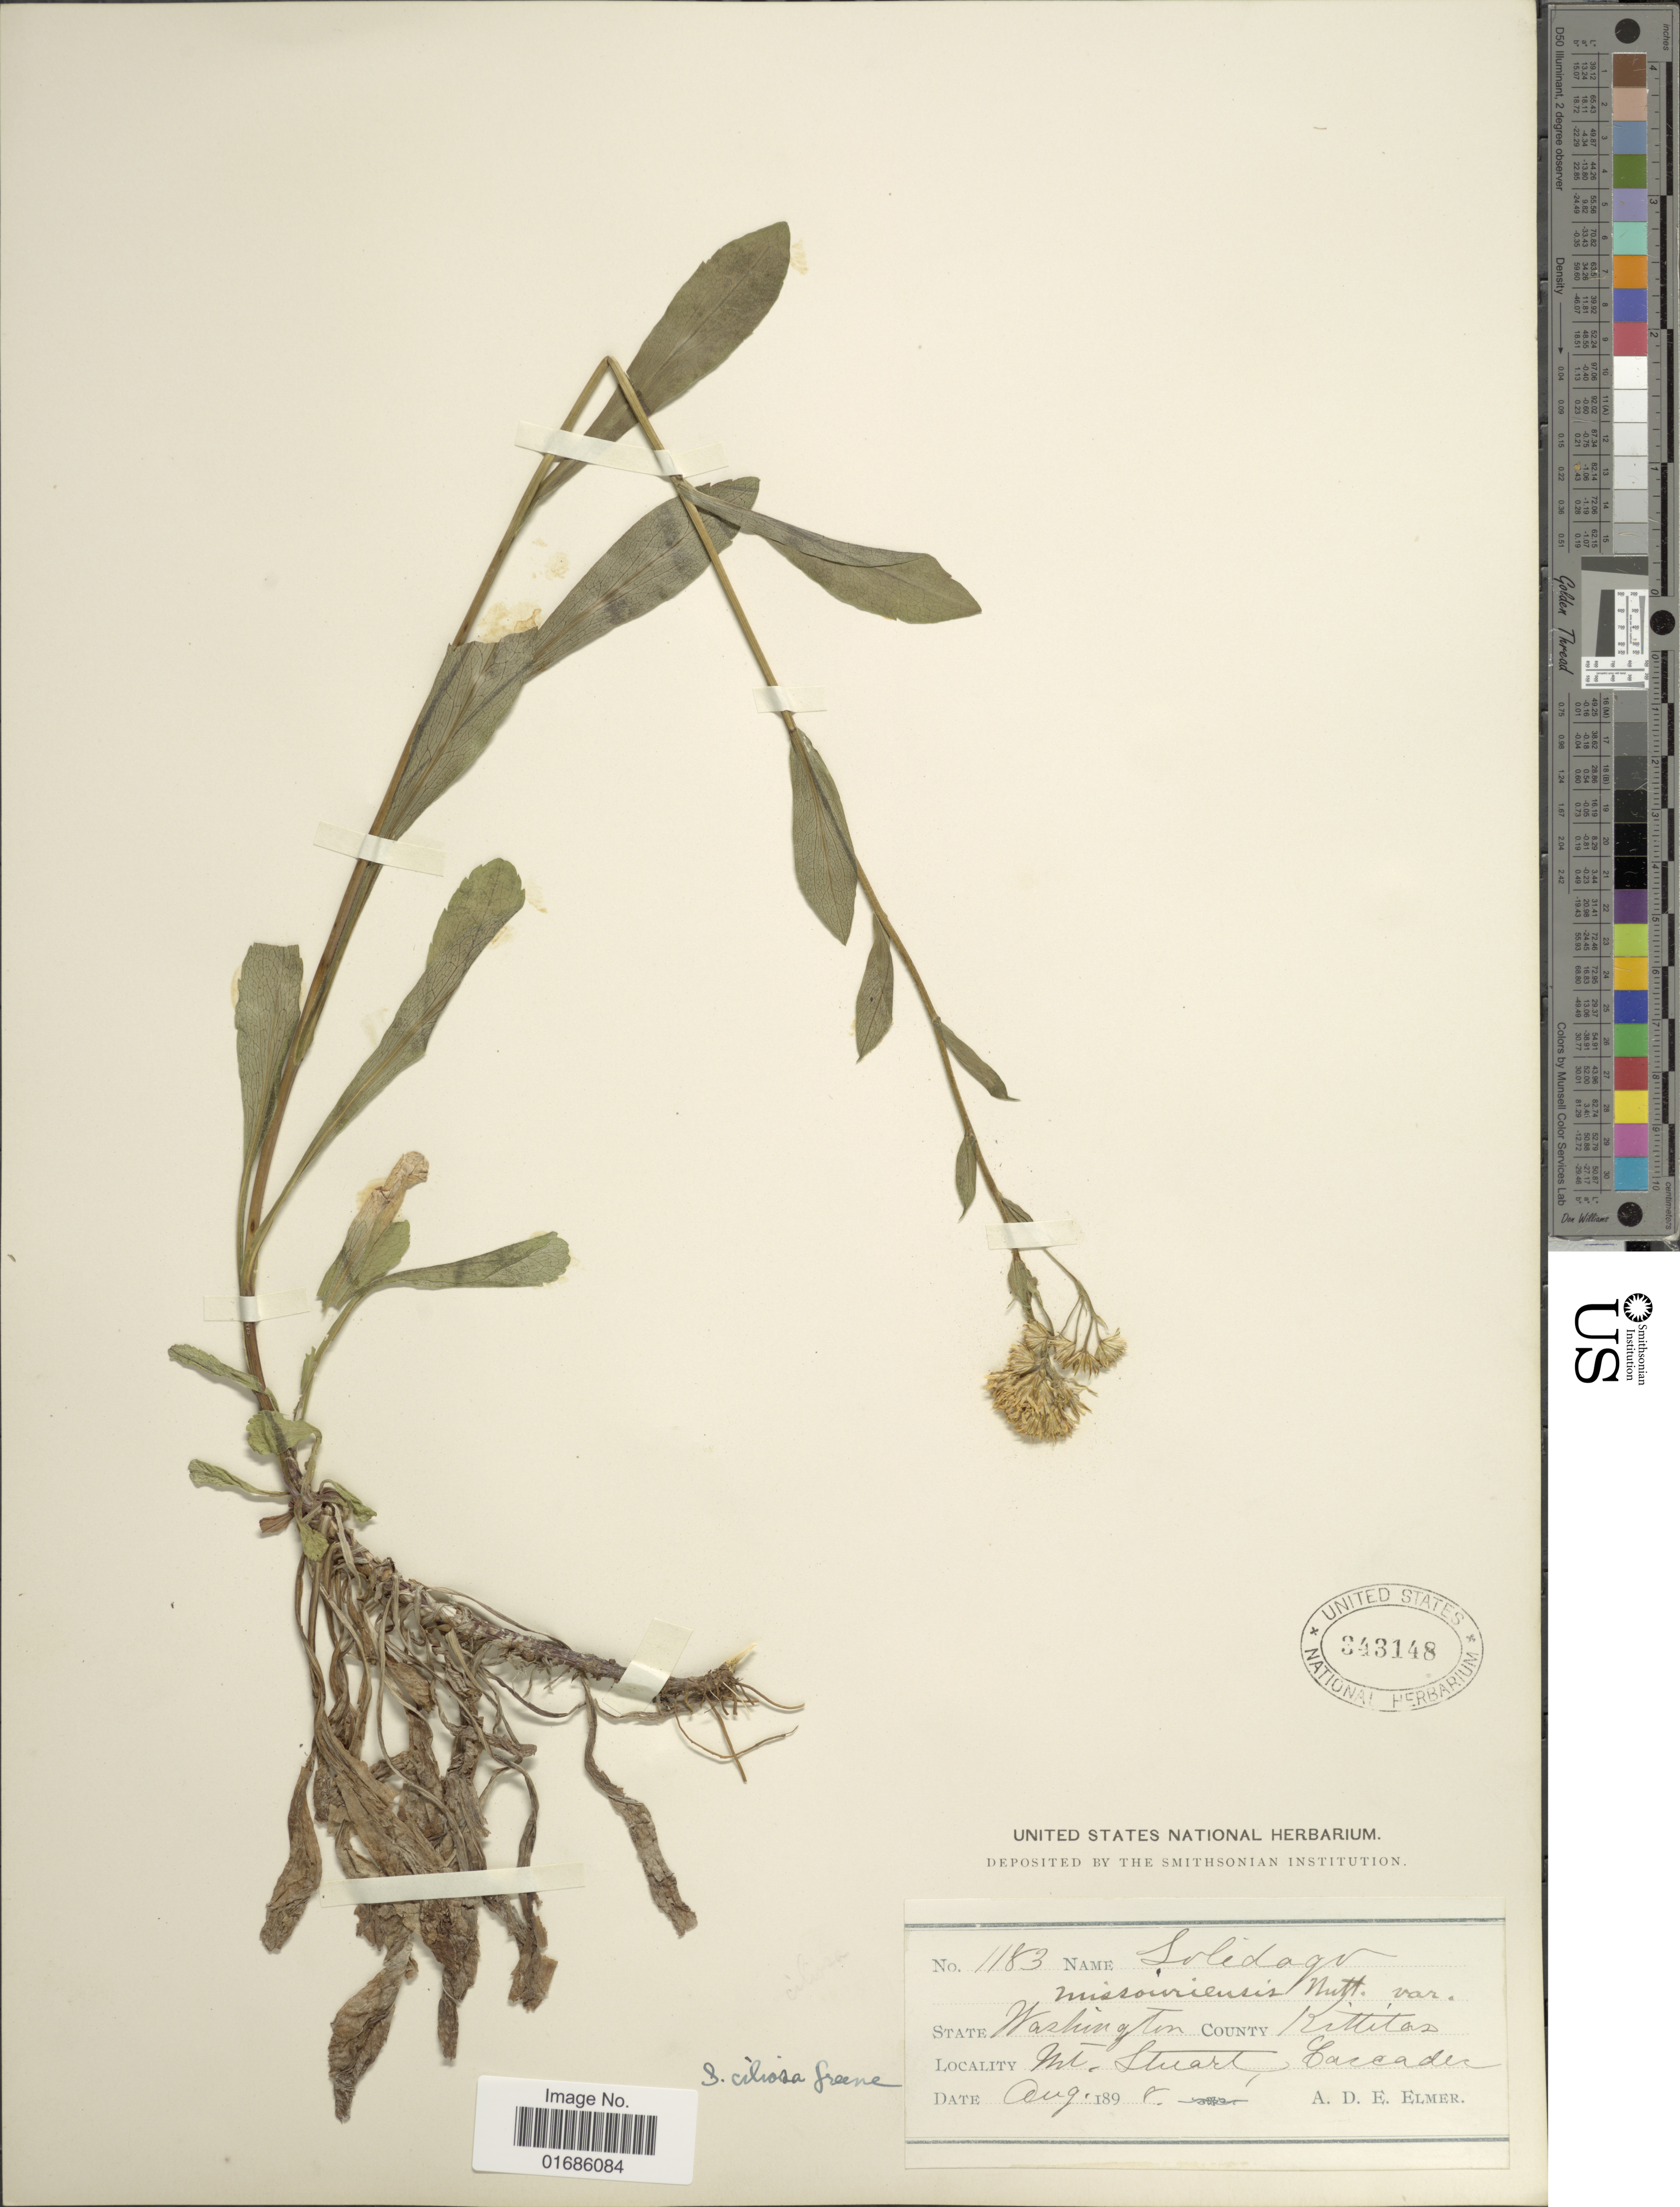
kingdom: Plantae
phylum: Tracheophyta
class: Magnoliopsida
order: Asterales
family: Asteraceae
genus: Solidago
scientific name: Solidago ciliosa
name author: Greene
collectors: A. D. E. Elmer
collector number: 1183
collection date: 1898-08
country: United States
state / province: Washington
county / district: Kittitas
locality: Kittitas, Mt. Stuart, Cascades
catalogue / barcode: US 343148